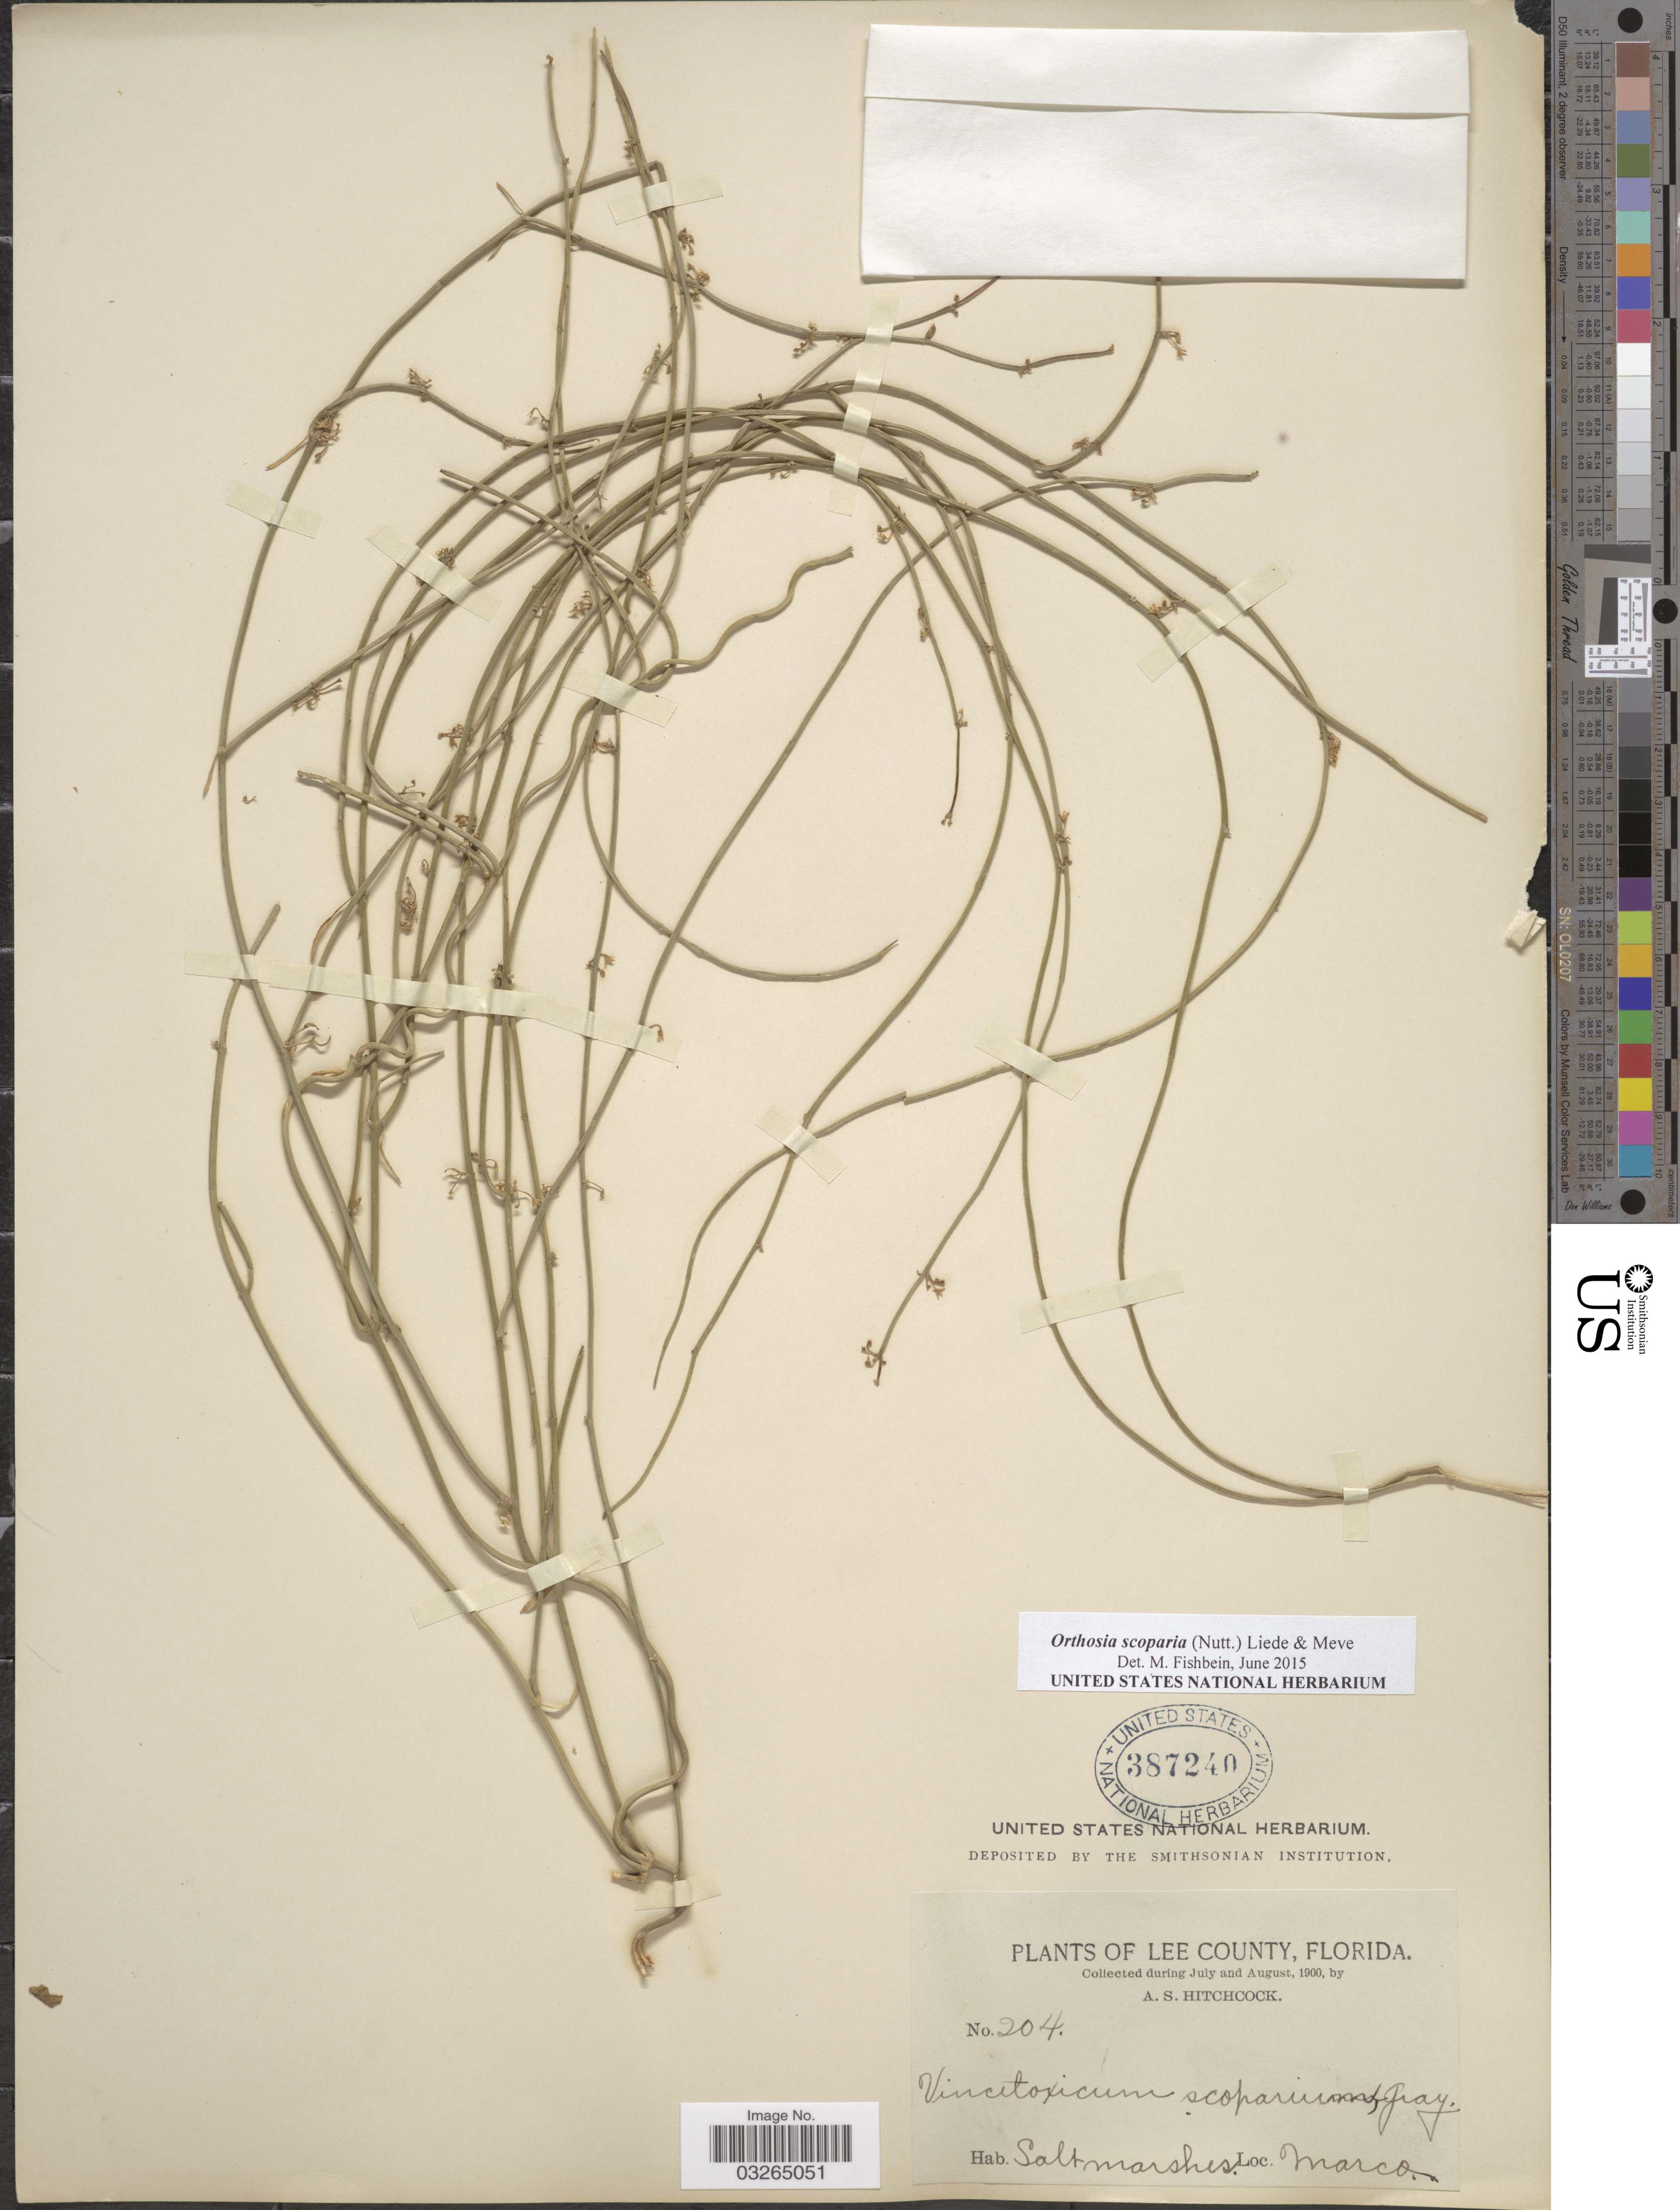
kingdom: Plantae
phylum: Tracheophyta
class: Magnoliopsida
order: Gentianales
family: Apocynaceae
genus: Orthosia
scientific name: Orthosia scoparia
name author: (Nutt.) Liede & Meve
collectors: A. S. Hitchcock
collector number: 204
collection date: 1900-07/1900-08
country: United States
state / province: Florida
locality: Lee County. Marco.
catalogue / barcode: US 387240